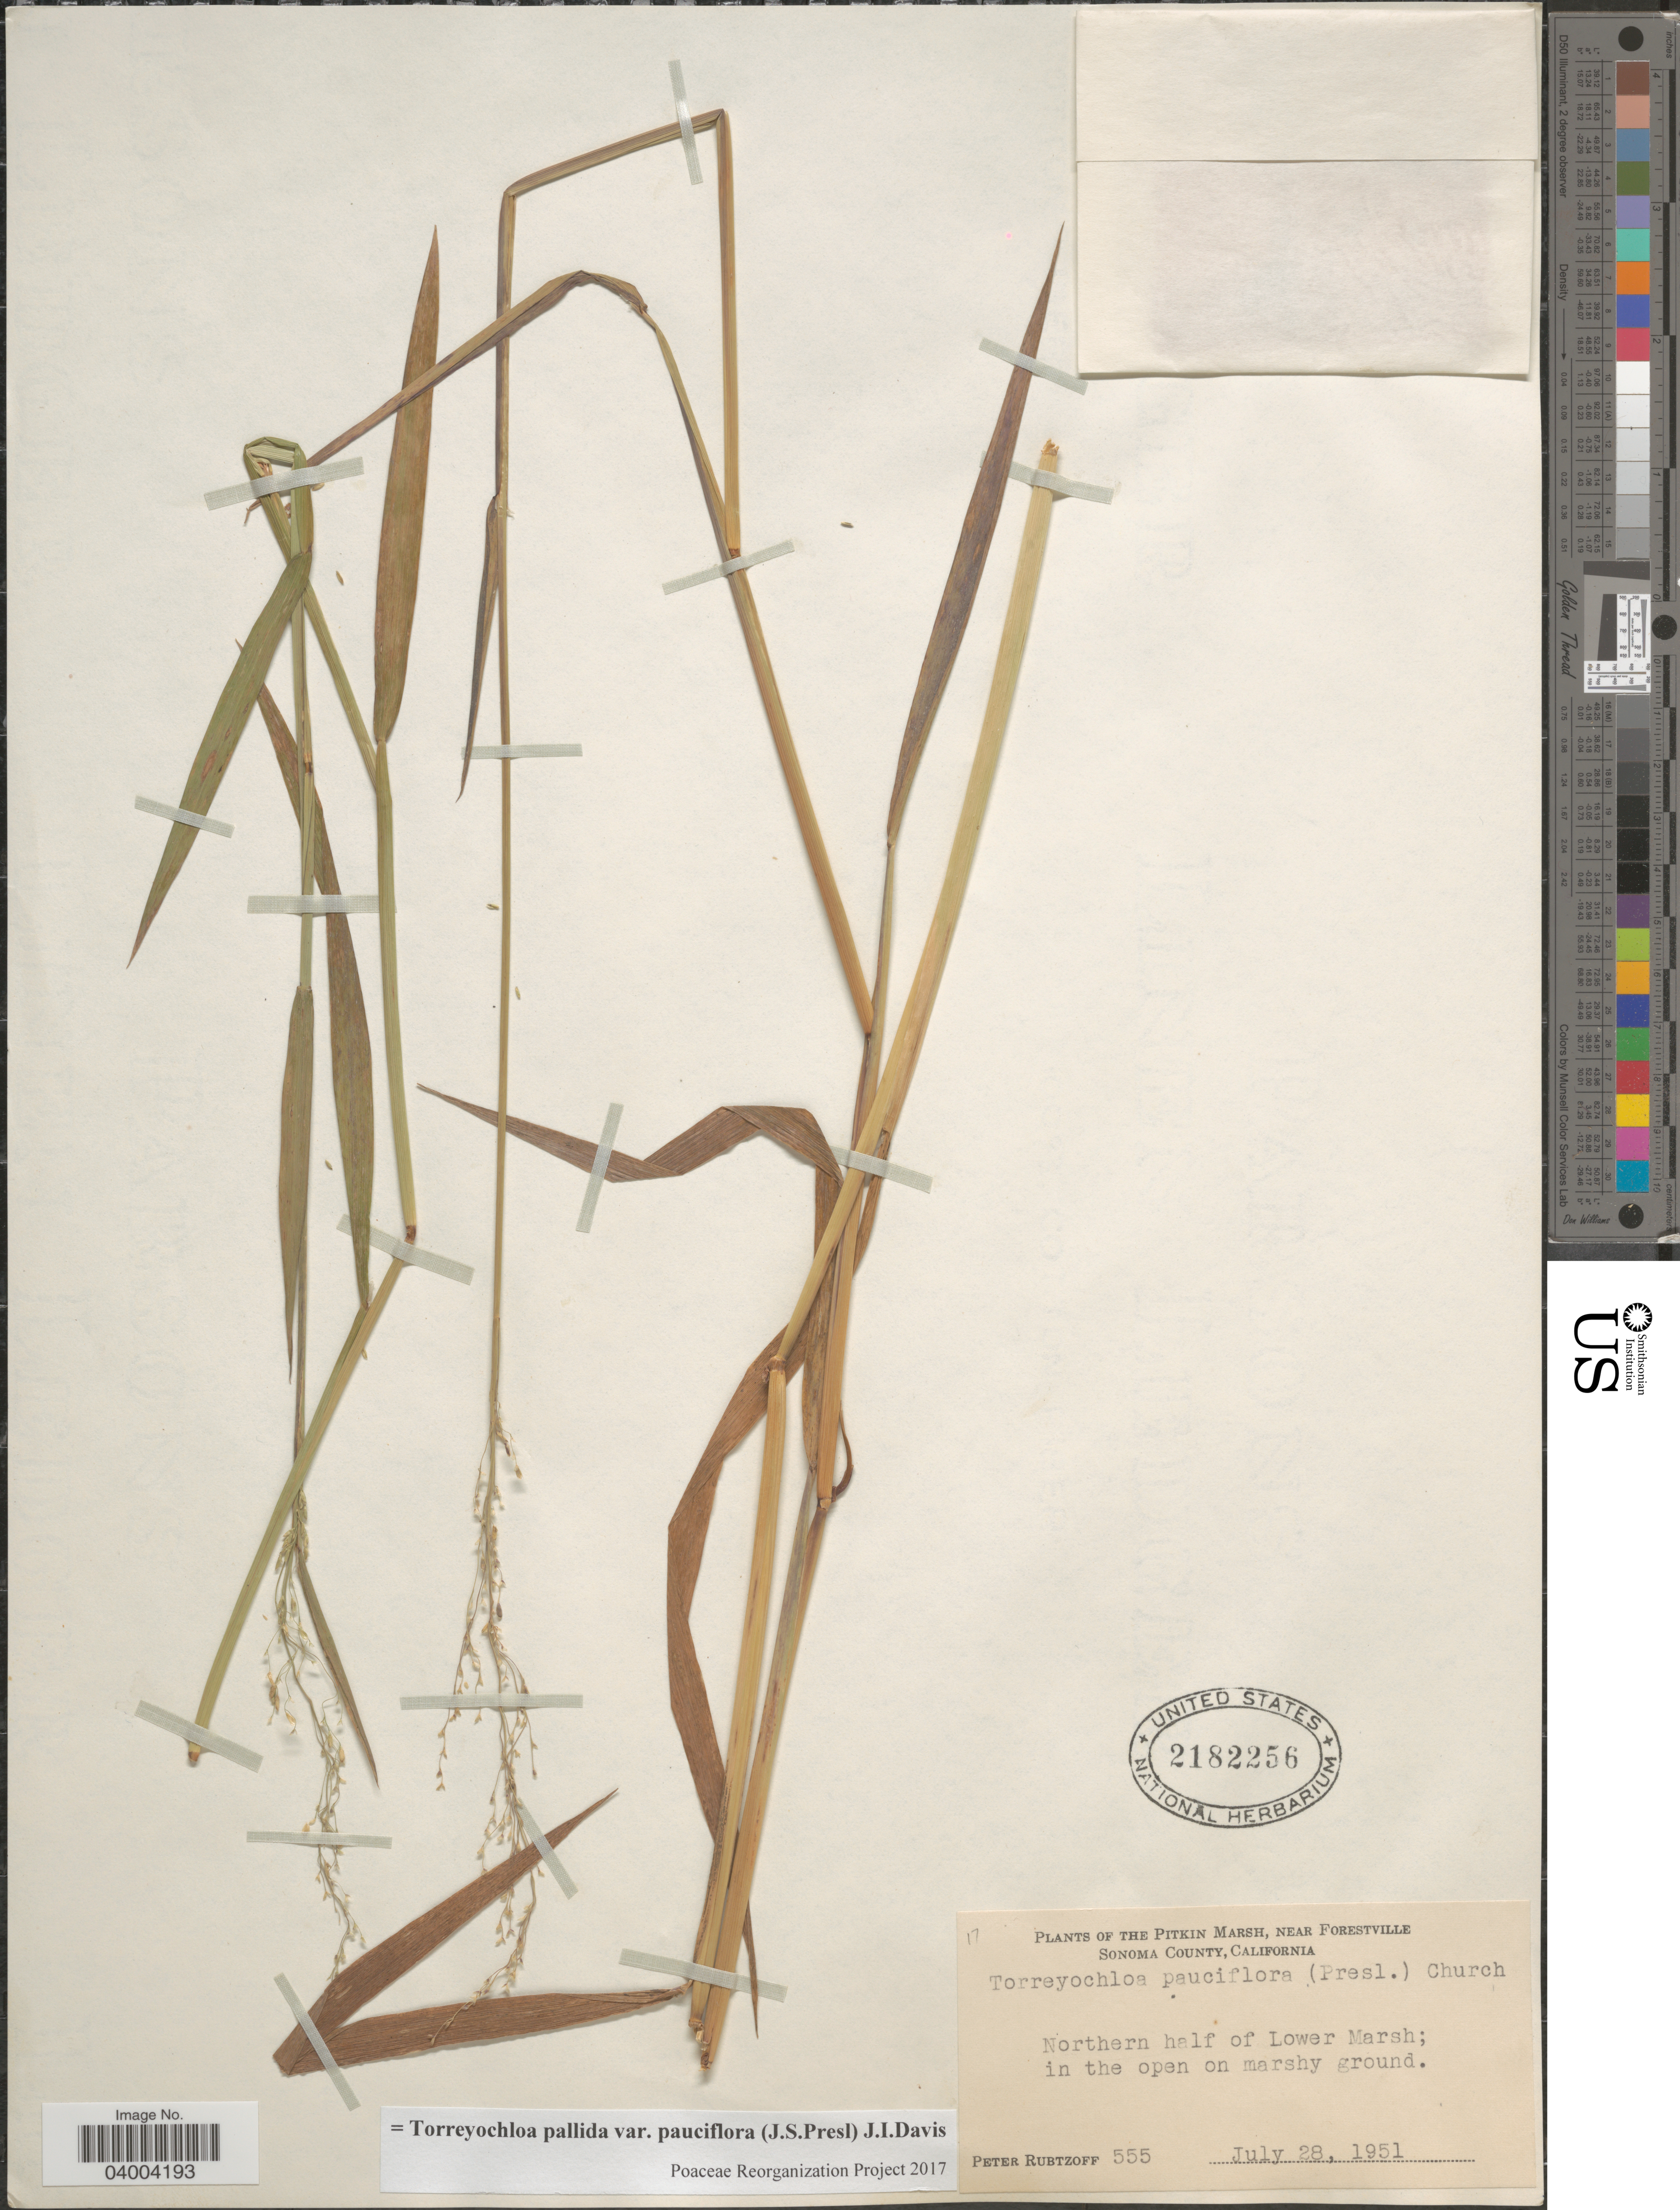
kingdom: Plantae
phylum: Tracheophyta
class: Liliopsida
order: Poales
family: Poaceae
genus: Torreyochloa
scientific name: Torreyochloa pallida var. pauciflora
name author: (J. Presl) J.I. Davis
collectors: P. Rubtzoff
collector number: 555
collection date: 1951-07-28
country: United States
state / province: California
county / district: Sonoma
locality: The Pitkin Marsh, near Forestville. Sonoma County. Northern half of Lower Marsh; in the open on marshy ground.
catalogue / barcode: US 2182256